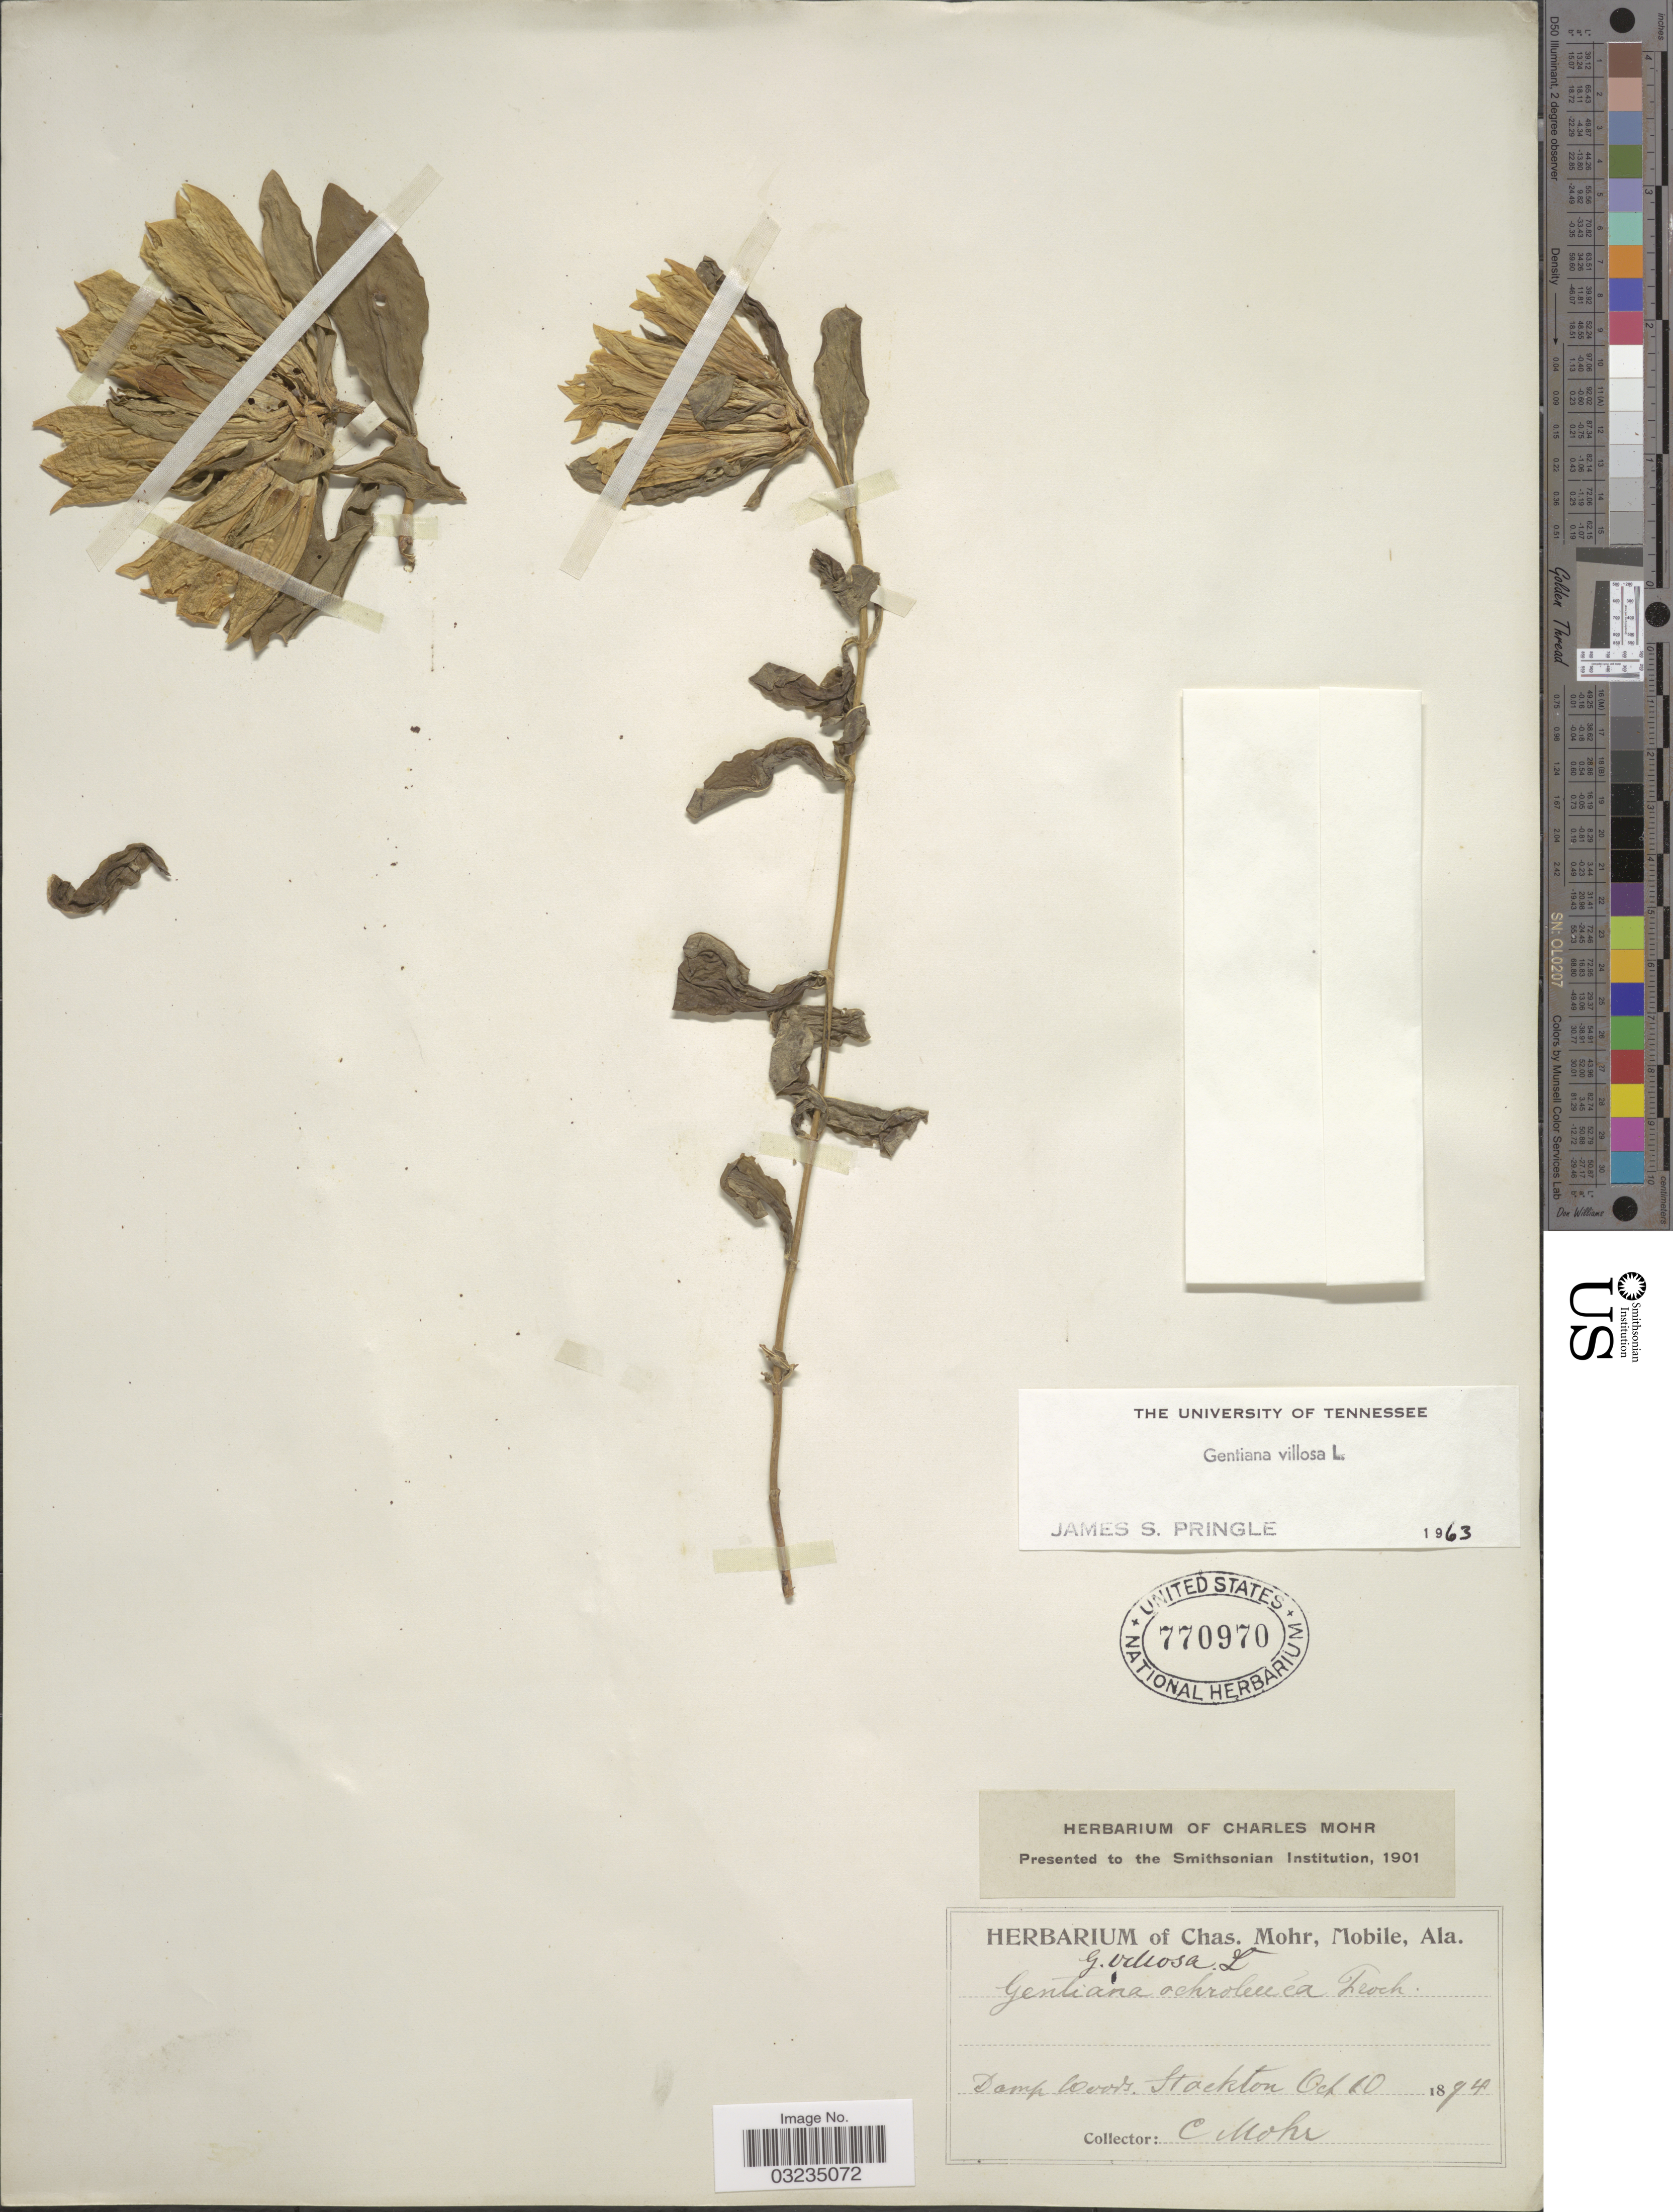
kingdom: Plantae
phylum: Tracheophyta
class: Magnoliopsida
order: Gentianales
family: Gentianaceae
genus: Gentiana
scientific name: Gentiana villosa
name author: L.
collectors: Mohr, C. T. (herbarium)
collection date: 1894-10-10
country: United States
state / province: Alabama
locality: Stockton.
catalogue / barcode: US 770970